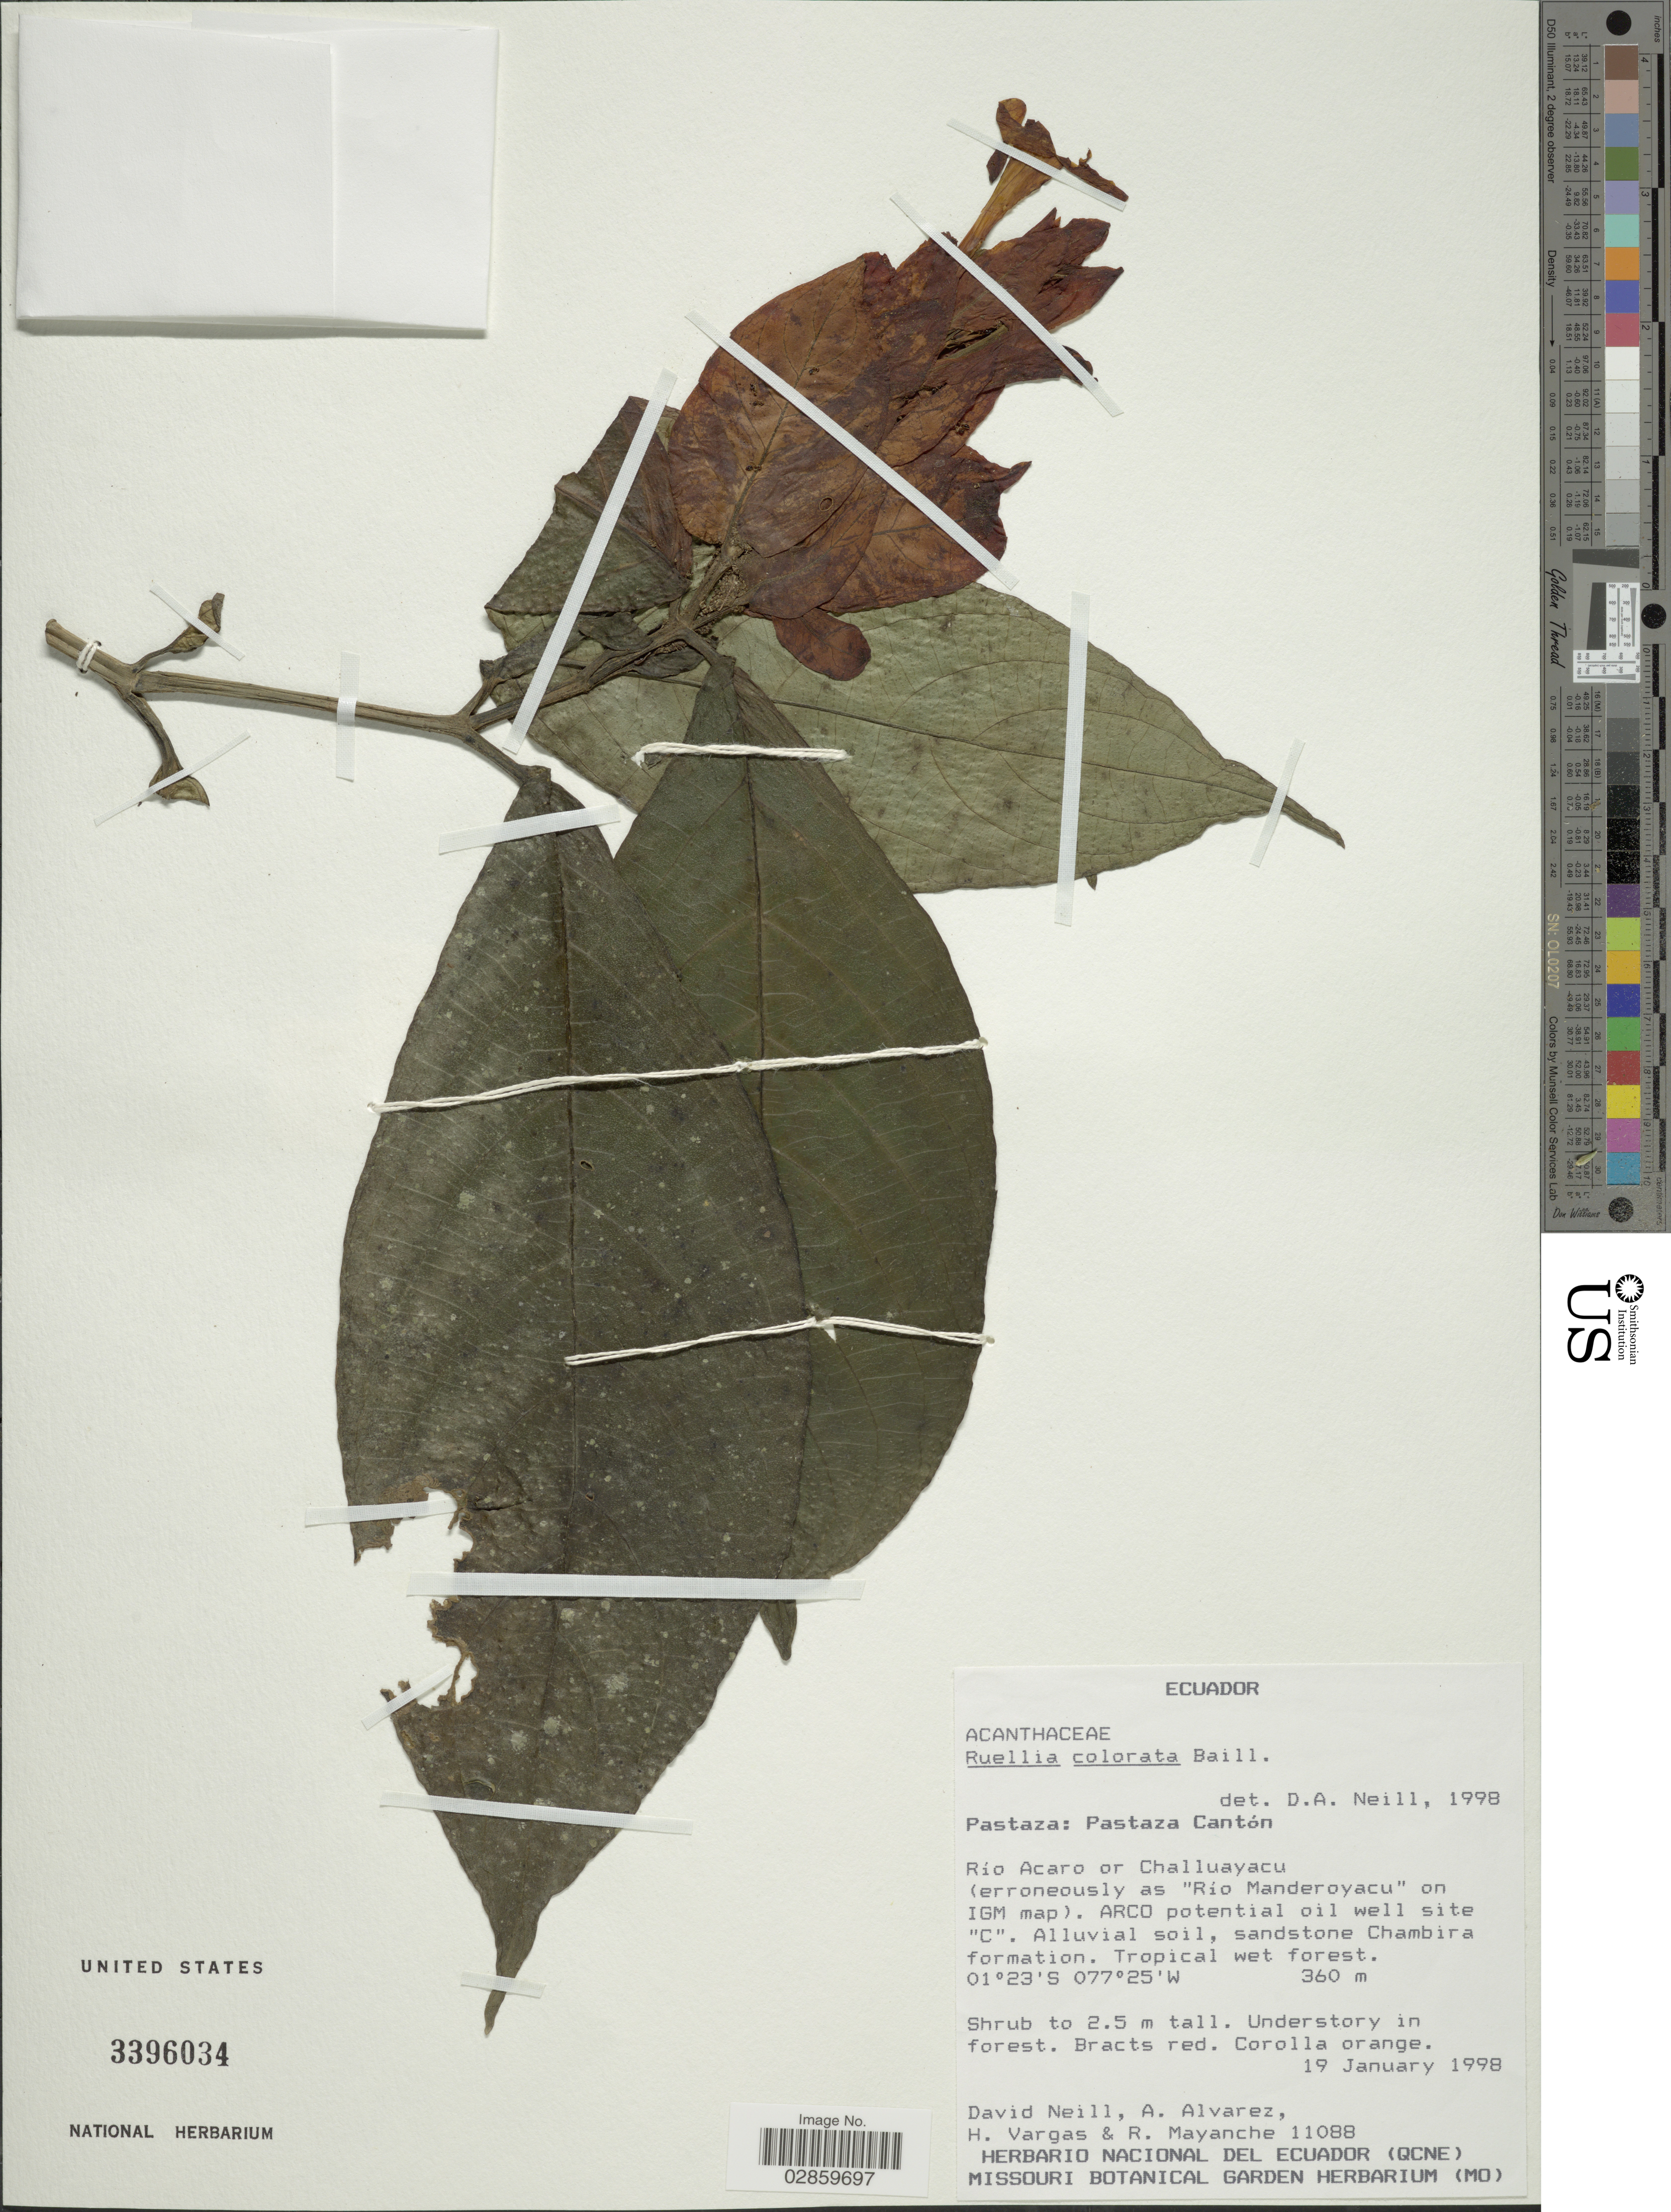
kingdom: Plantae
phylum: Tracheophyta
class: Magnoliopsida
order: Lamiales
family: Acanthaceae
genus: Ruellia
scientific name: Ruellia chartacea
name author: (T. Anderson) Wassh.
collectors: D. Neill, A. Alvarez, H. Vargas & R. Mayanche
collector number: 11088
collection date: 1998-01-19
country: Ecuador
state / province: Pastaza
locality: Pastaza Cantón. Río Acaro or Challuayacu (erroneously as "Río Manderoyacu" on IGM map). Sandstone Chambira formation.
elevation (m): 360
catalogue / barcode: US 3396034